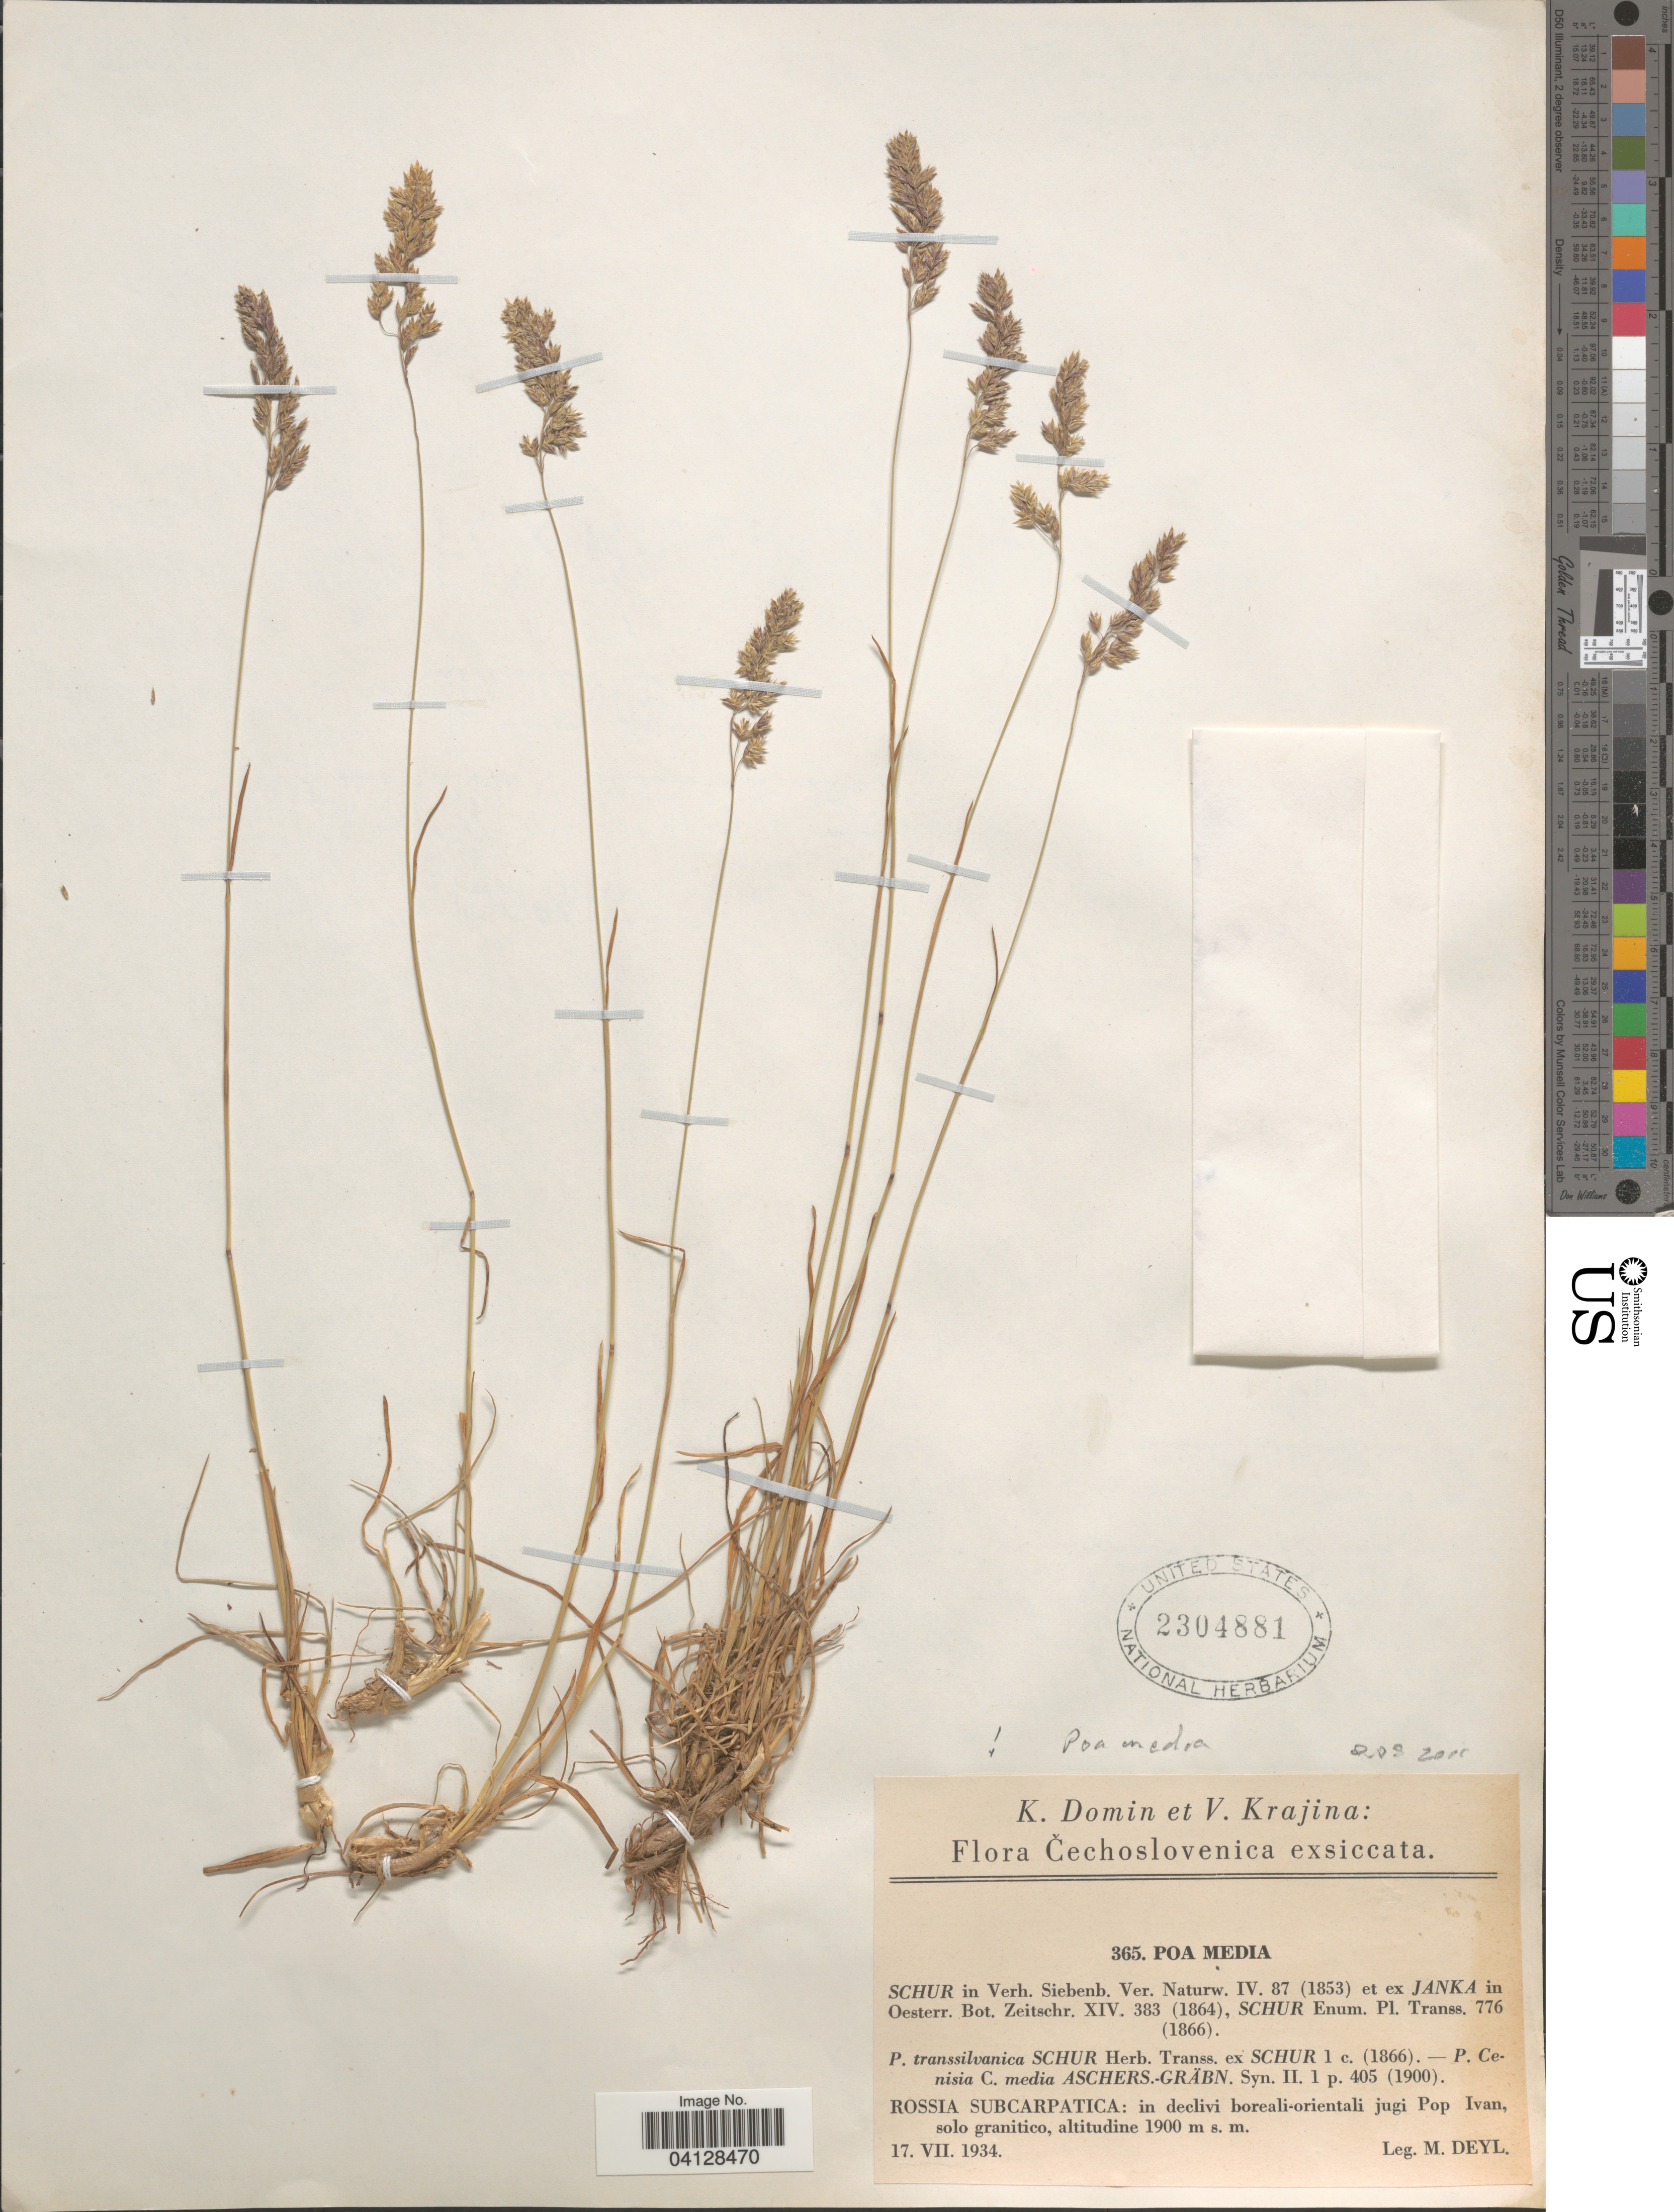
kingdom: Plantae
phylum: Tracheophyta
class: Liliopsida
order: Poales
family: Poaceae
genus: Poa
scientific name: Poa media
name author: Schur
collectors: M. Deyl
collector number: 365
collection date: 1934-07-17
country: Ukraine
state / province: Zakarpattya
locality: Rossia Subcarpatica: declivi boreali-orientali jugi Pop Ivan.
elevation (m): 1900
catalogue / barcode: US 2304881